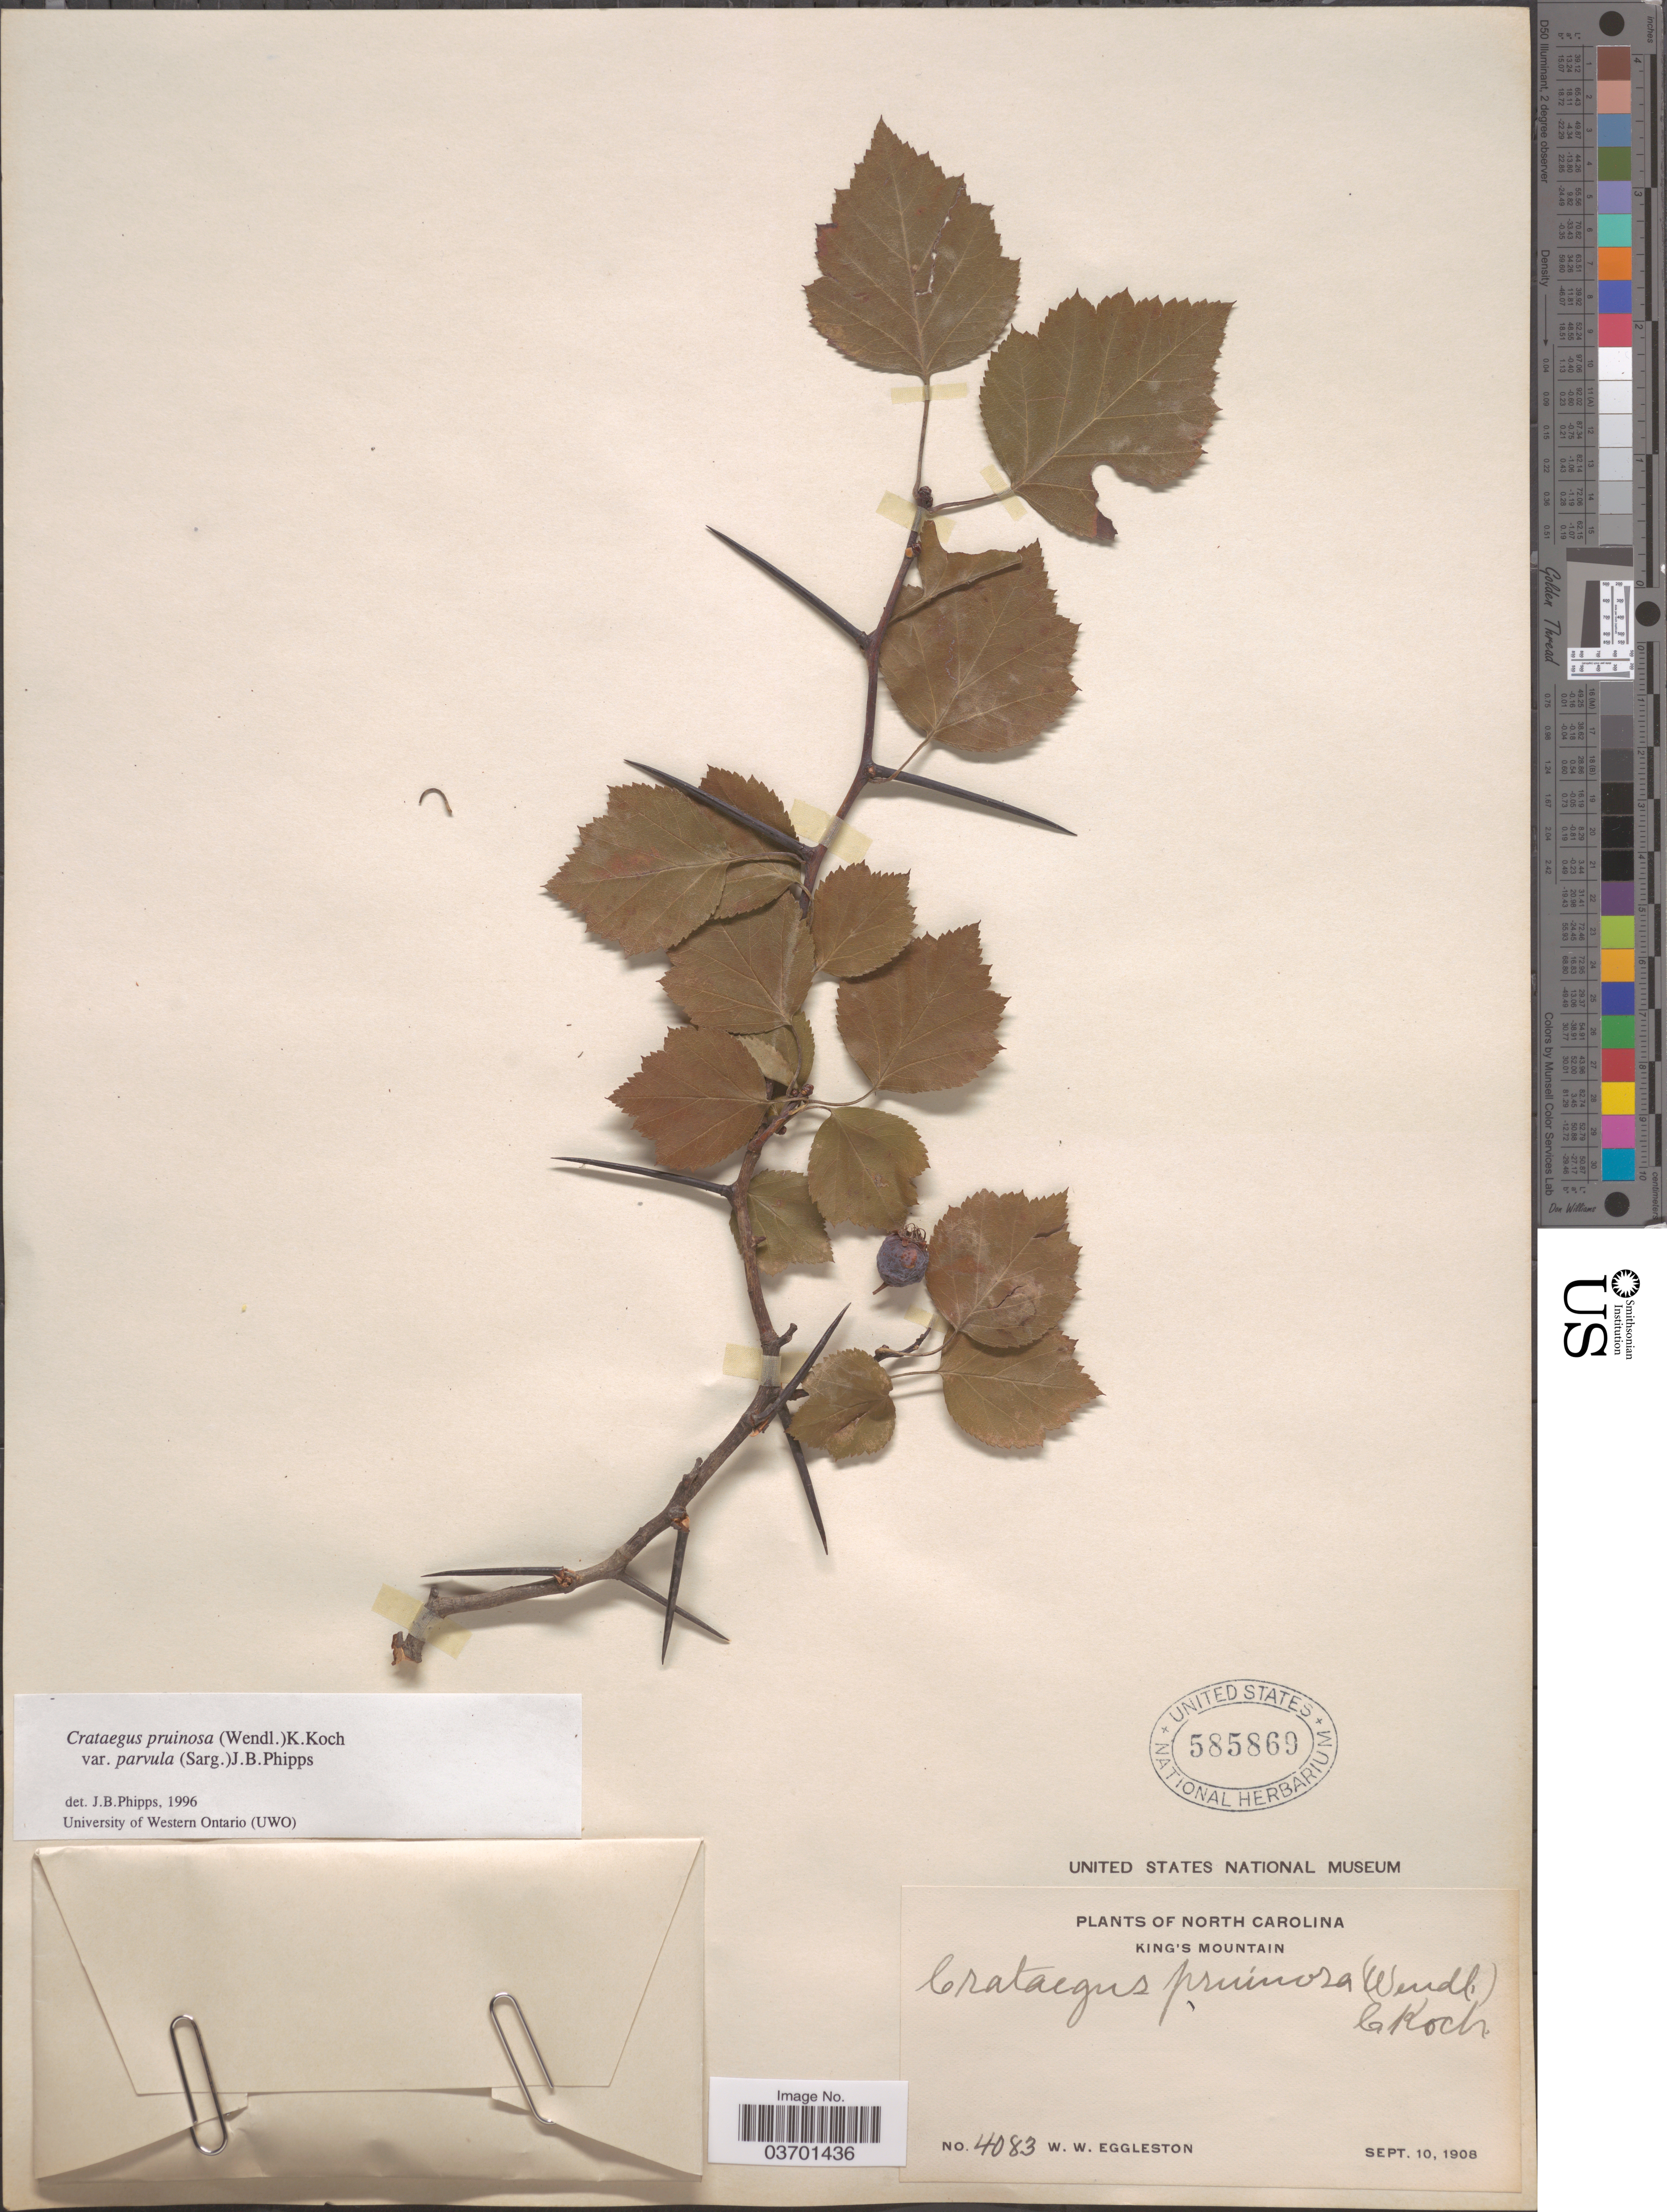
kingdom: Plantae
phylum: Tracheophyta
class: Magnoliopsida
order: Rosales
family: Rosaceae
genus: Crataegus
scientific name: Crataegus pruinosa var. parvula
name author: (Sarg.) J.B. Phipps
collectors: W. W. Eggleston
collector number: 4083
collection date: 1908-09-10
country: United States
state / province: North Carolina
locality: King's Mountain.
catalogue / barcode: US 585869